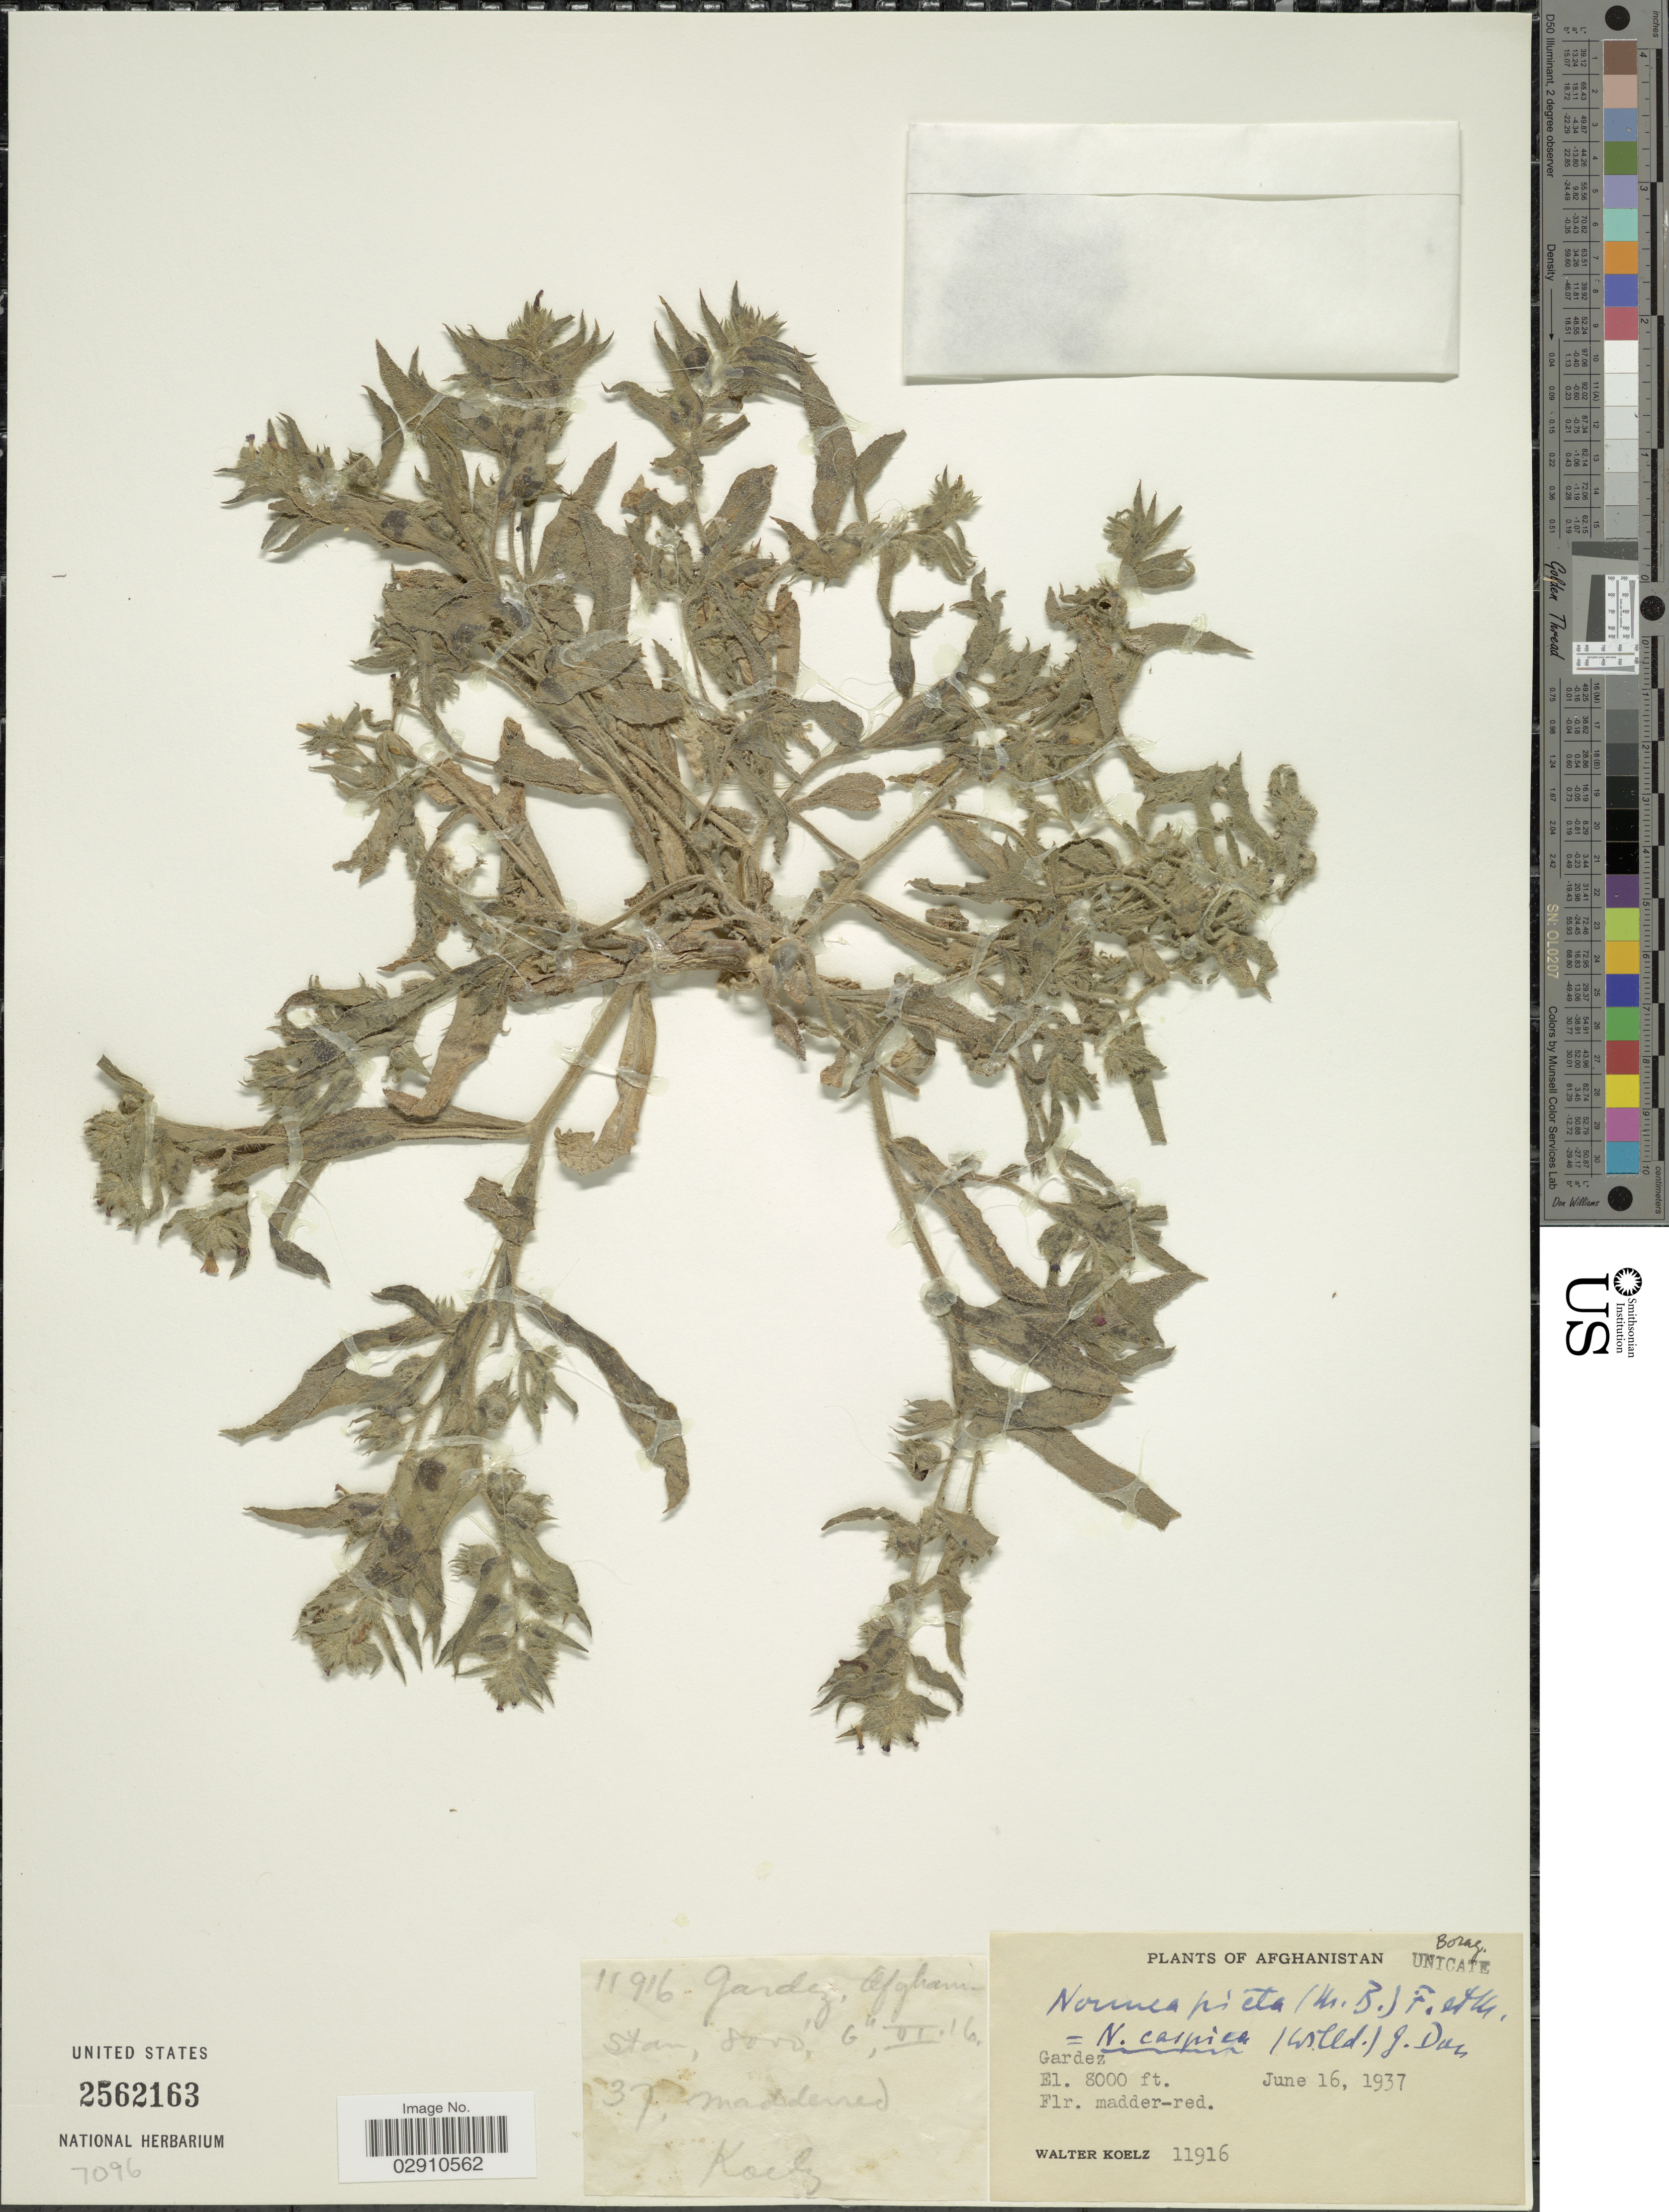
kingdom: Plantae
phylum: Tracheophyta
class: Magnoliopsida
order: Boraginales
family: Boraginaceae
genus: Nonea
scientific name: Nonea picta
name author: (Lehm.) Fisch. & C.A. Mey.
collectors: W. N. Koelz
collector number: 11916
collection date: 1937-06-16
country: Afghanistan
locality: Gardez.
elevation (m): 2438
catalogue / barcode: US 2562163